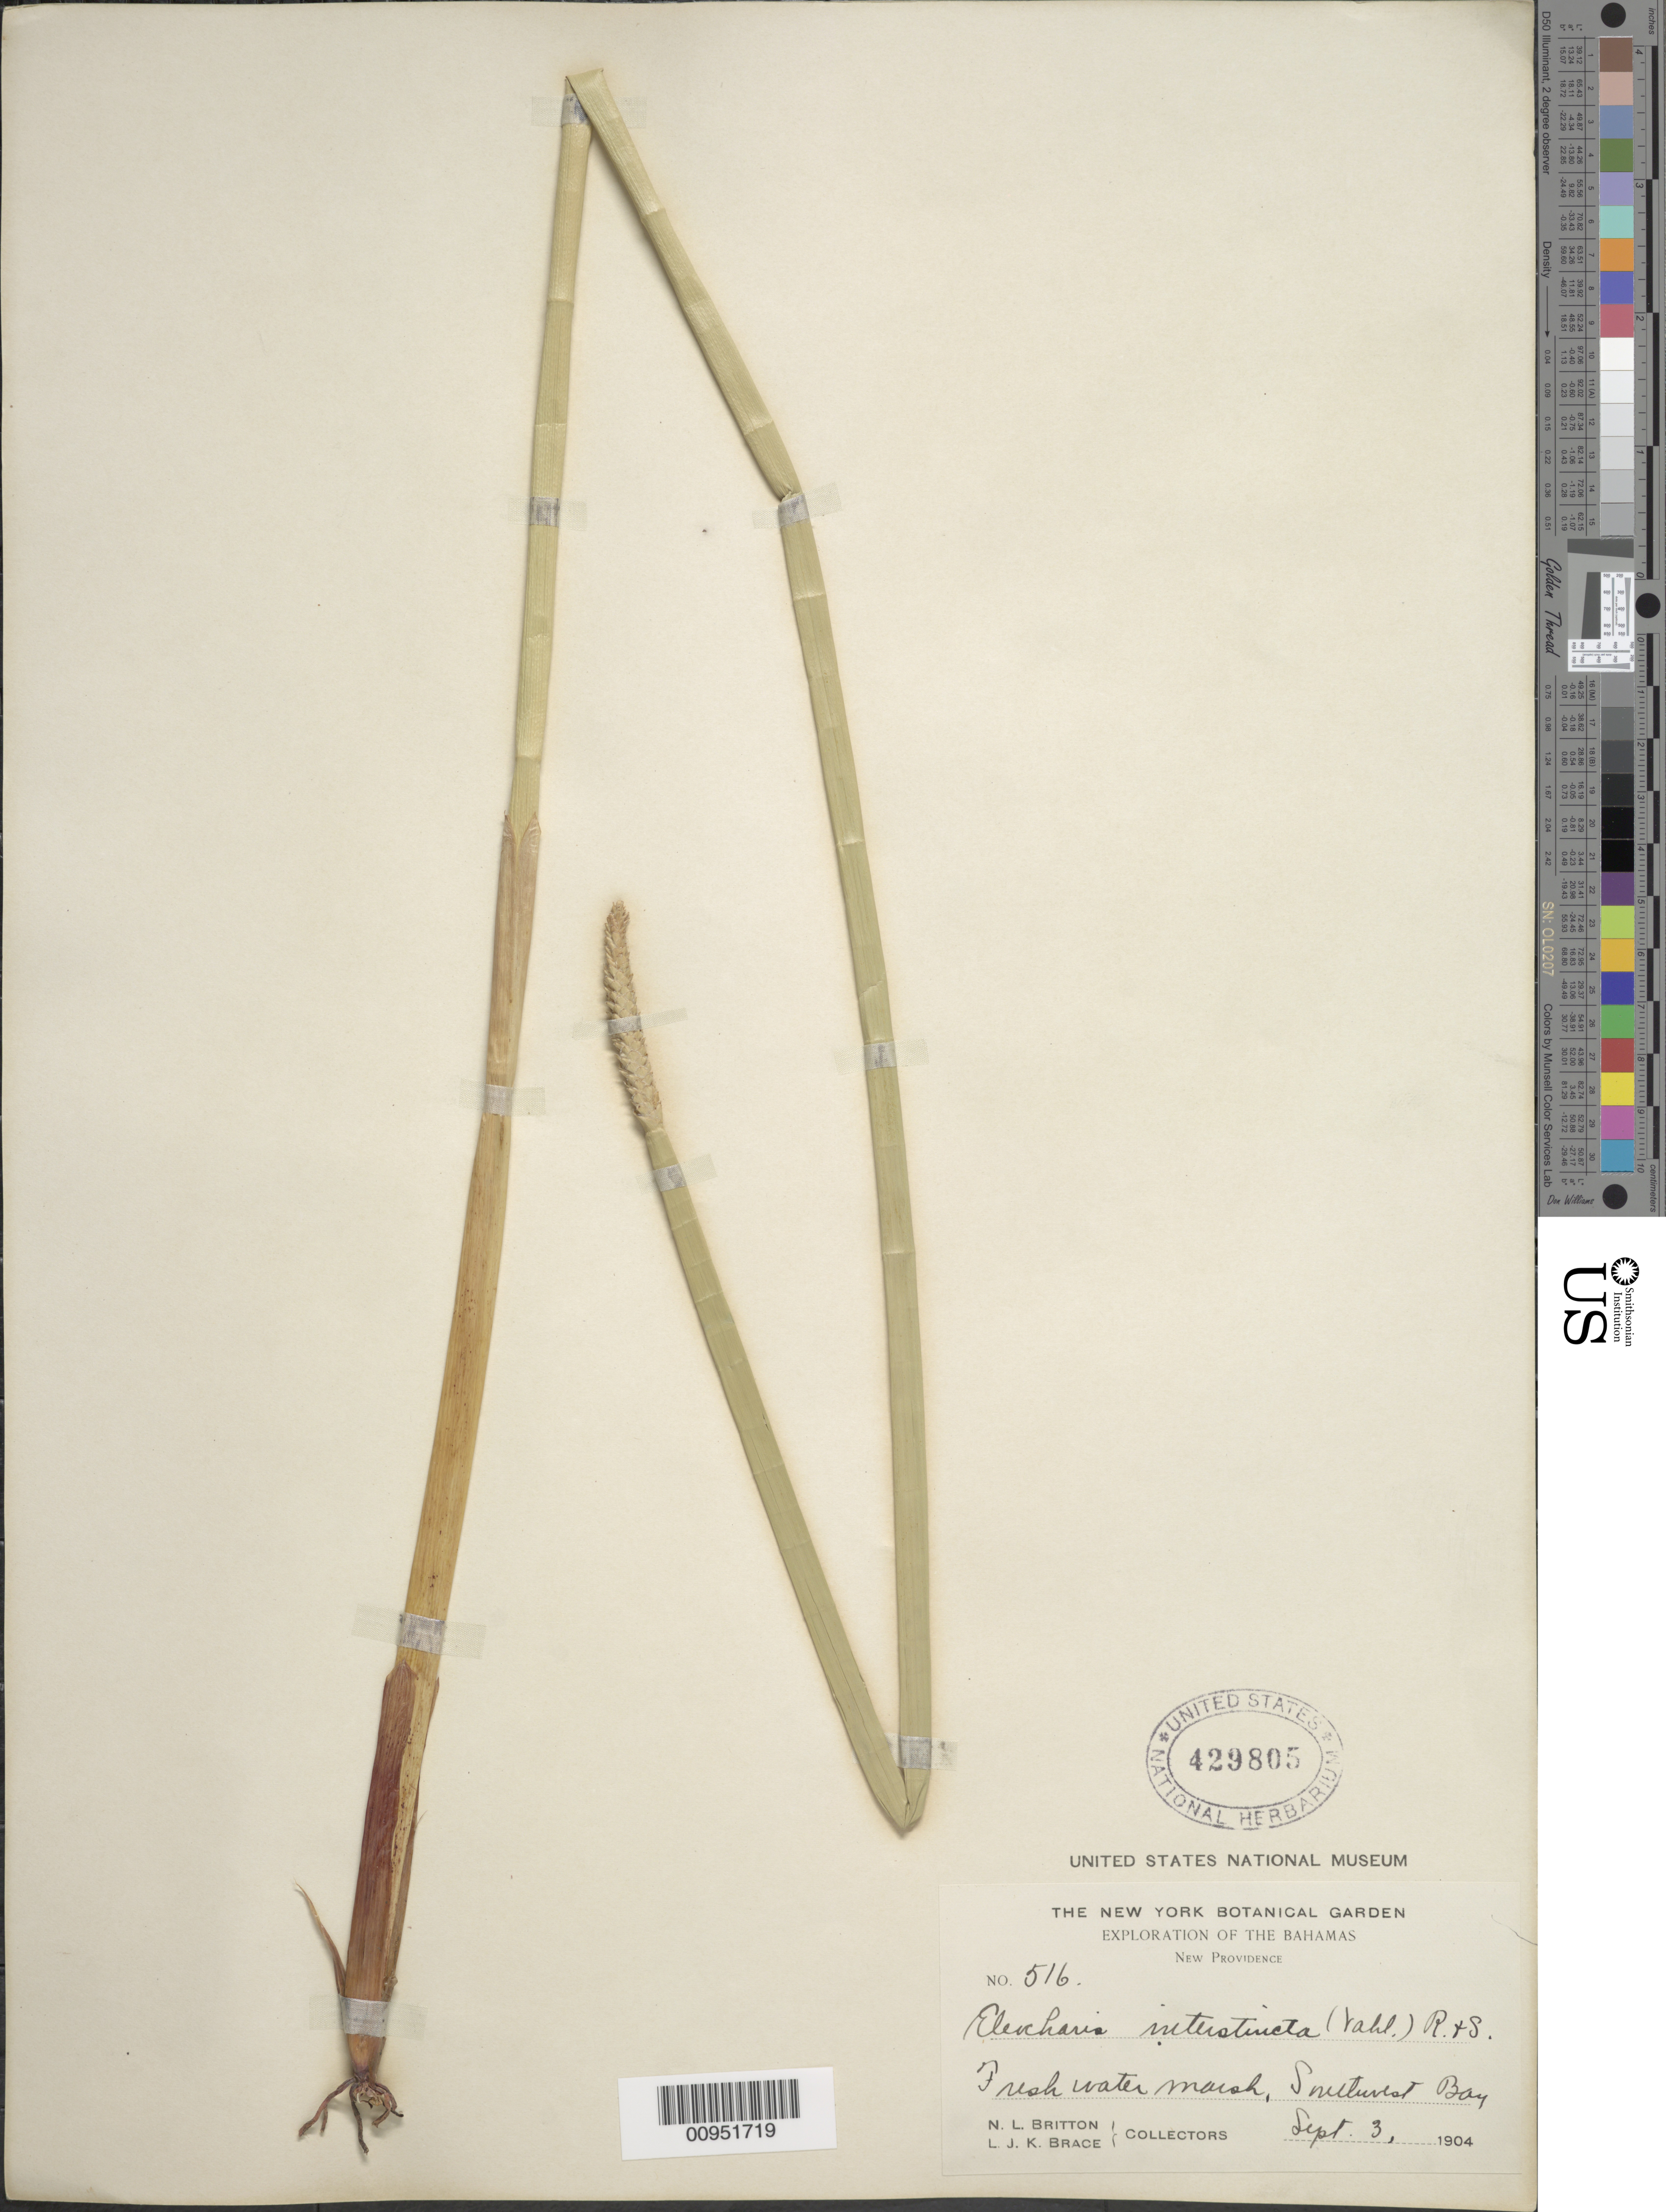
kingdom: Plantae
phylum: Tracheophyta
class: Liliopsida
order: Poales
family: Cyperaceae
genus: Eleocharis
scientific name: Eleocharis interstincta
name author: (Vahl) Roem. & Schult.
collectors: N. Britton & L. J. K. Brace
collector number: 516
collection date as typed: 03 Sep 1904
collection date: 1904-09-03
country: Bahamas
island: New Providence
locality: Southwest Bay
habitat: Fresh water marsh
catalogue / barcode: US 429805